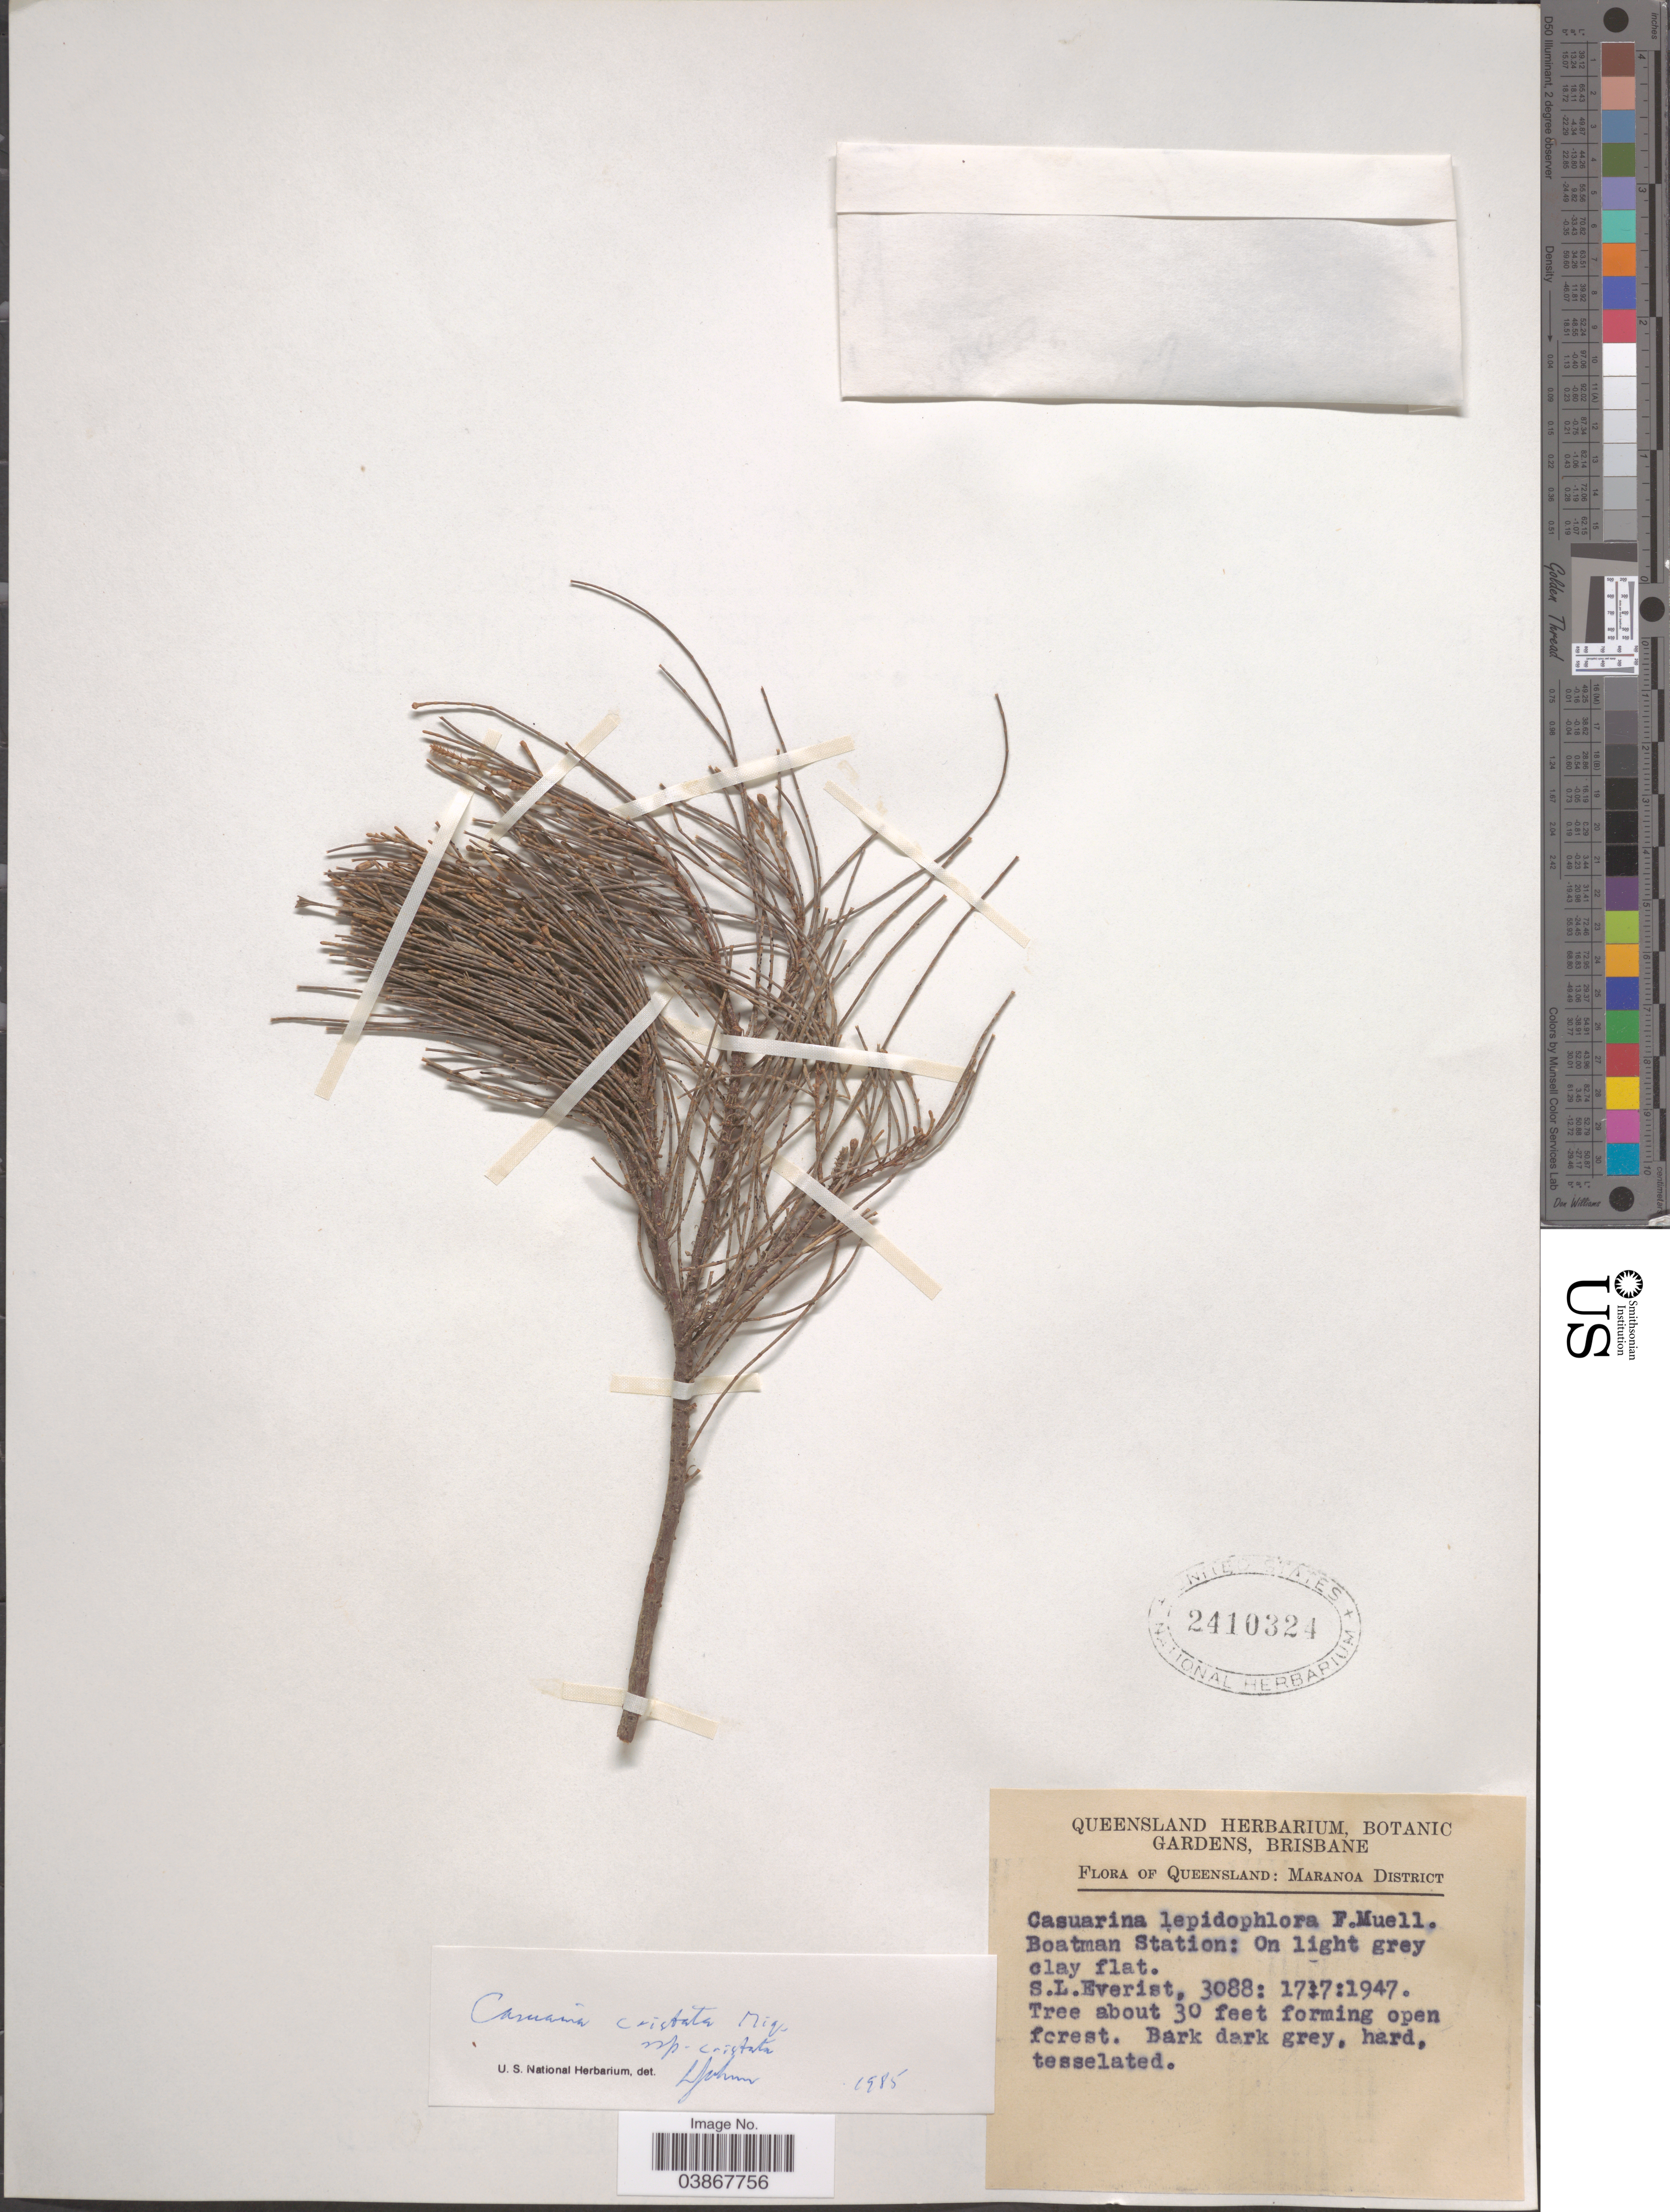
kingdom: Plantae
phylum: Tracheophyta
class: Magnoliopsida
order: Fagales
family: Casuarinaceae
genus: Casuarina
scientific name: Casuarina cristata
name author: Miq.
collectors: S. Everist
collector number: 3088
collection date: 1947-07-17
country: Australia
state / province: Queensland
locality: Maranoa District. Boatman Station: On light grey clay flat.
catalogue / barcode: US 2410324